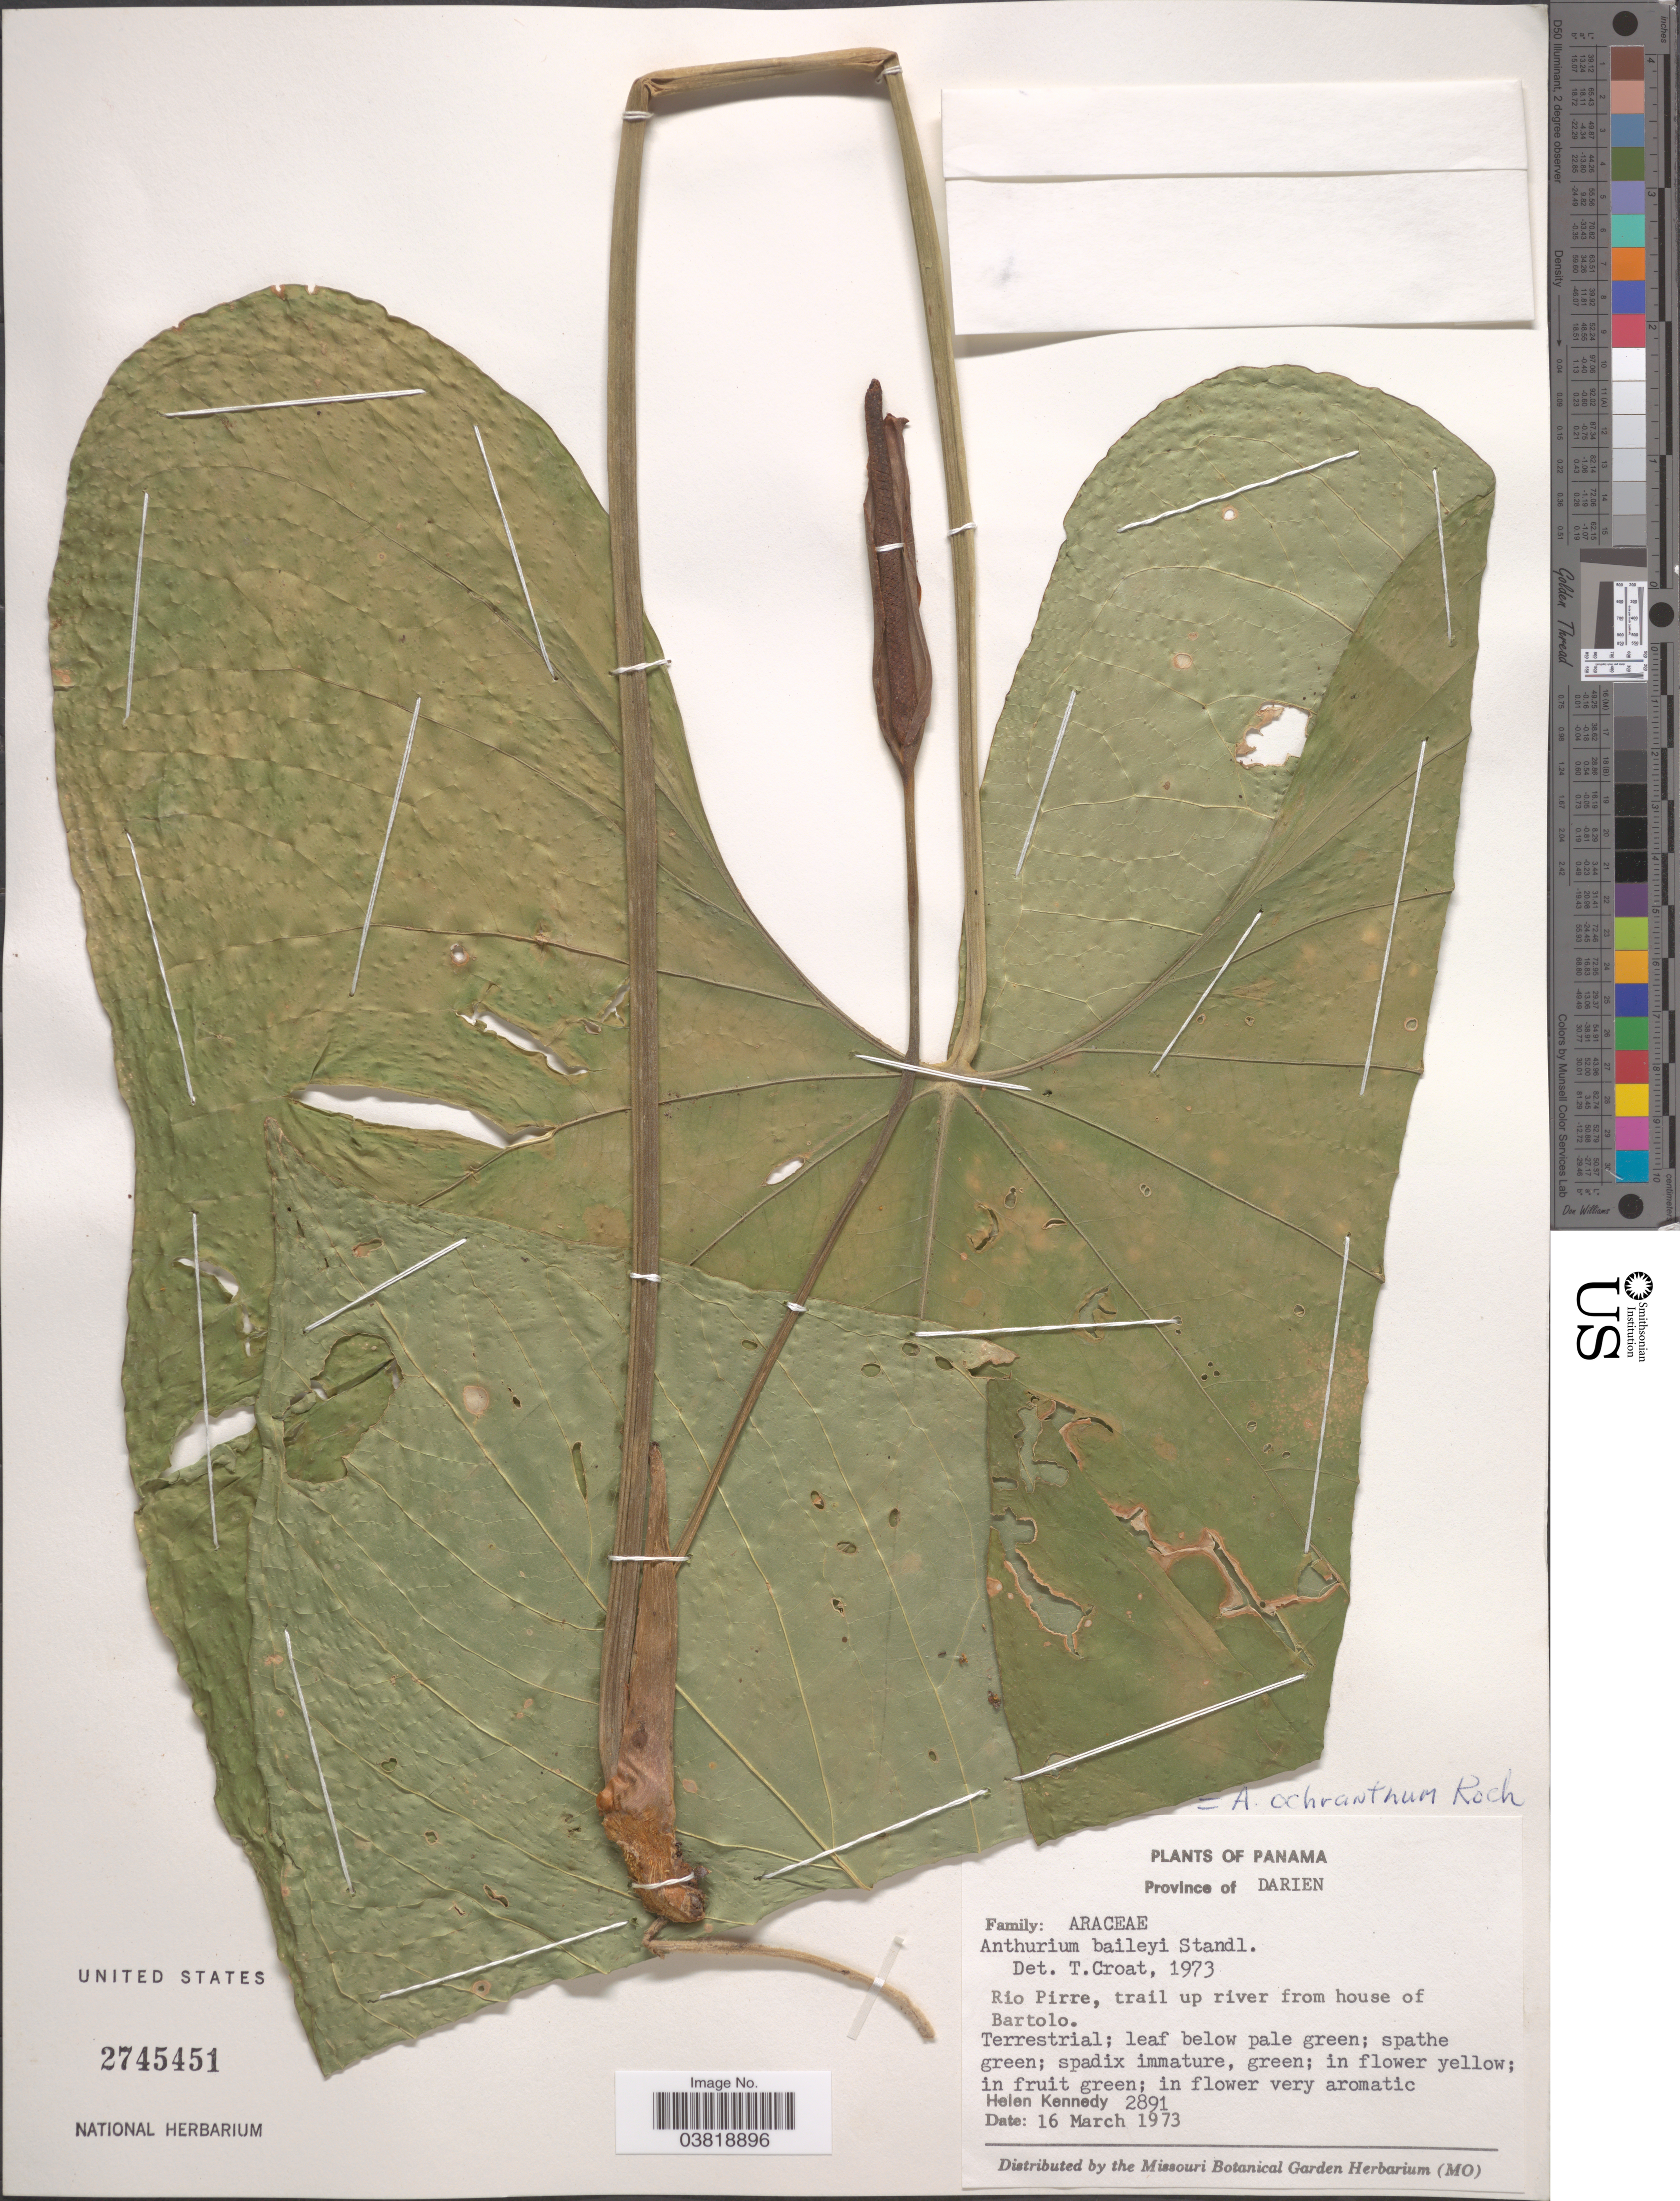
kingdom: Plantae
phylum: Tracheophyta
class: Liliopsida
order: Alismatales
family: Araceae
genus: Anthurium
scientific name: Anthurium ochranthum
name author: K. Koch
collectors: H. Kennedy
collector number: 2891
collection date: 1973-03-16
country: Panama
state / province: Darien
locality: Rio Pirre, trail up river from house of Bartolo.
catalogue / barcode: US 2745451